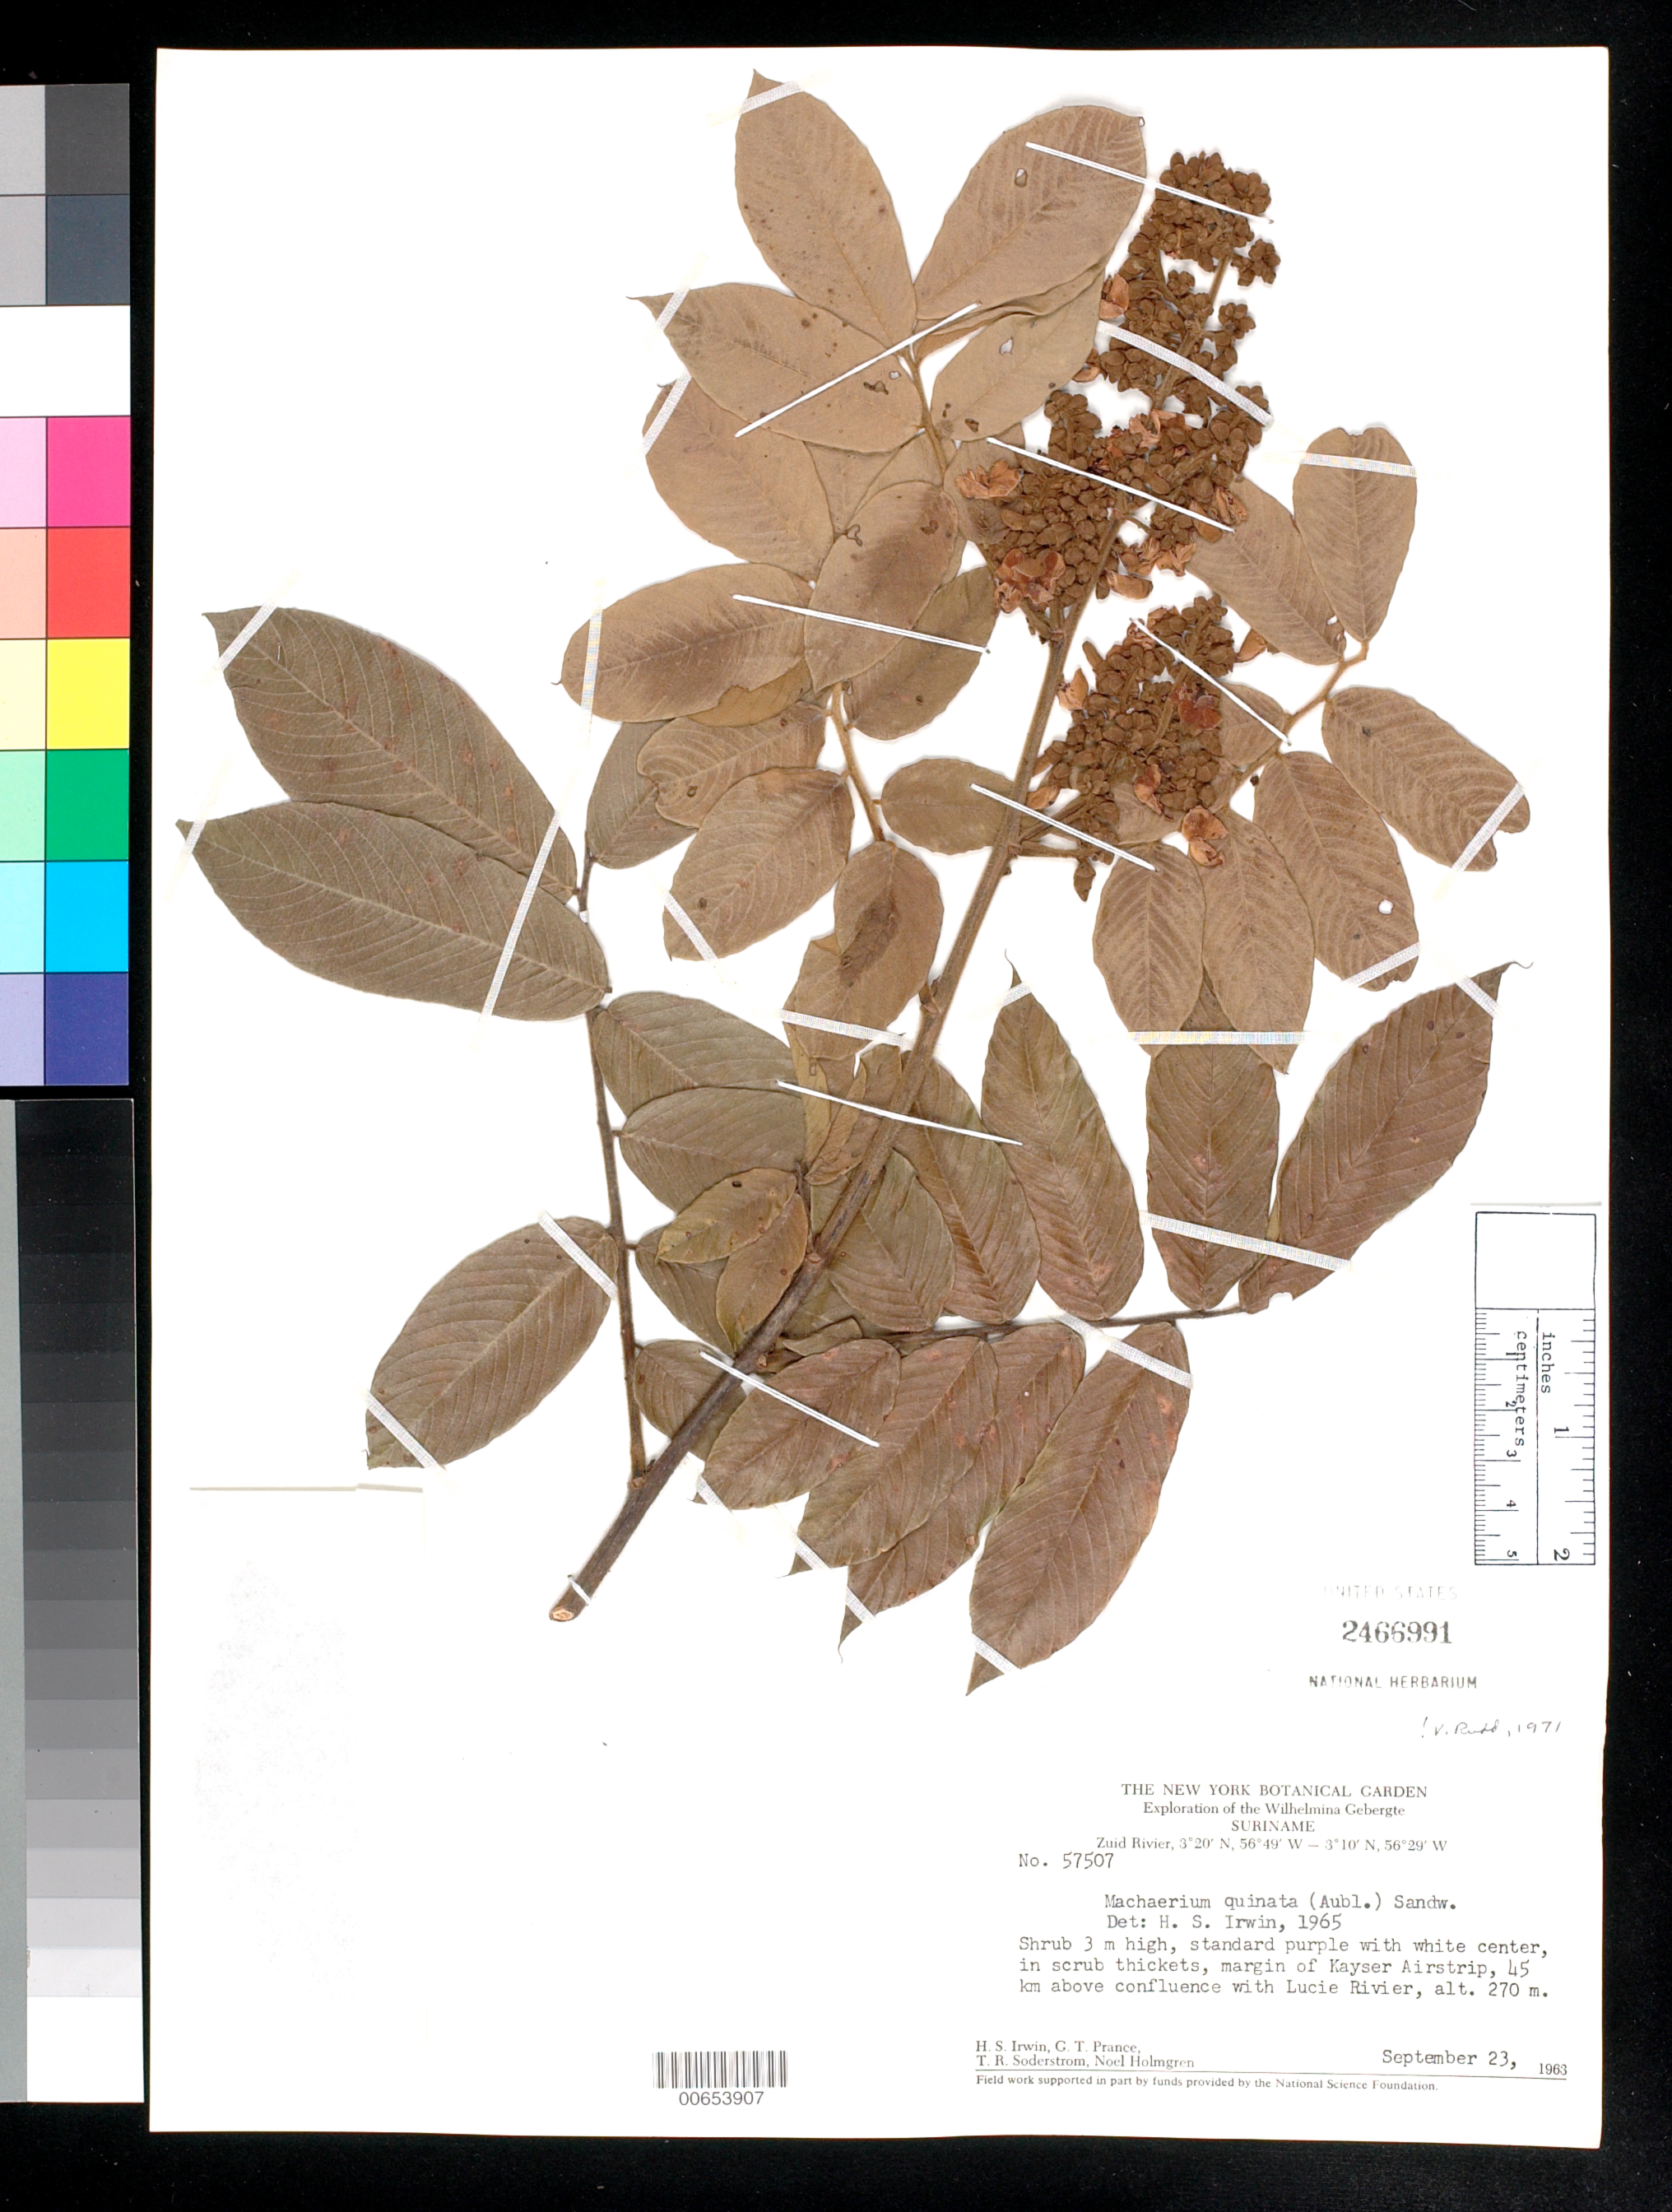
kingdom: Plantae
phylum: Tracheophyta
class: Magnoliopsida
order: Fabales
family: Fabaceae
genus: Machaerium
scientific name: Machaerium quinatum var. quinatum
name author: (Aubl.) Sandwith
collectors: H. Irwin, G. T. Prance, T. R. Soderstrom & N. H. Holmgren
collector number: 57507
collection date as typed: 23-Sep-63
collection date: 1963-09-23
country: Suriname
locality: Kayser Airstrip, Zuid R., 45 km above confl. with Lucie R., Wilhelmina Gebergte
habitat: Scrub thickets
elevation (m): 270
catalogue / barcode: US 2466991